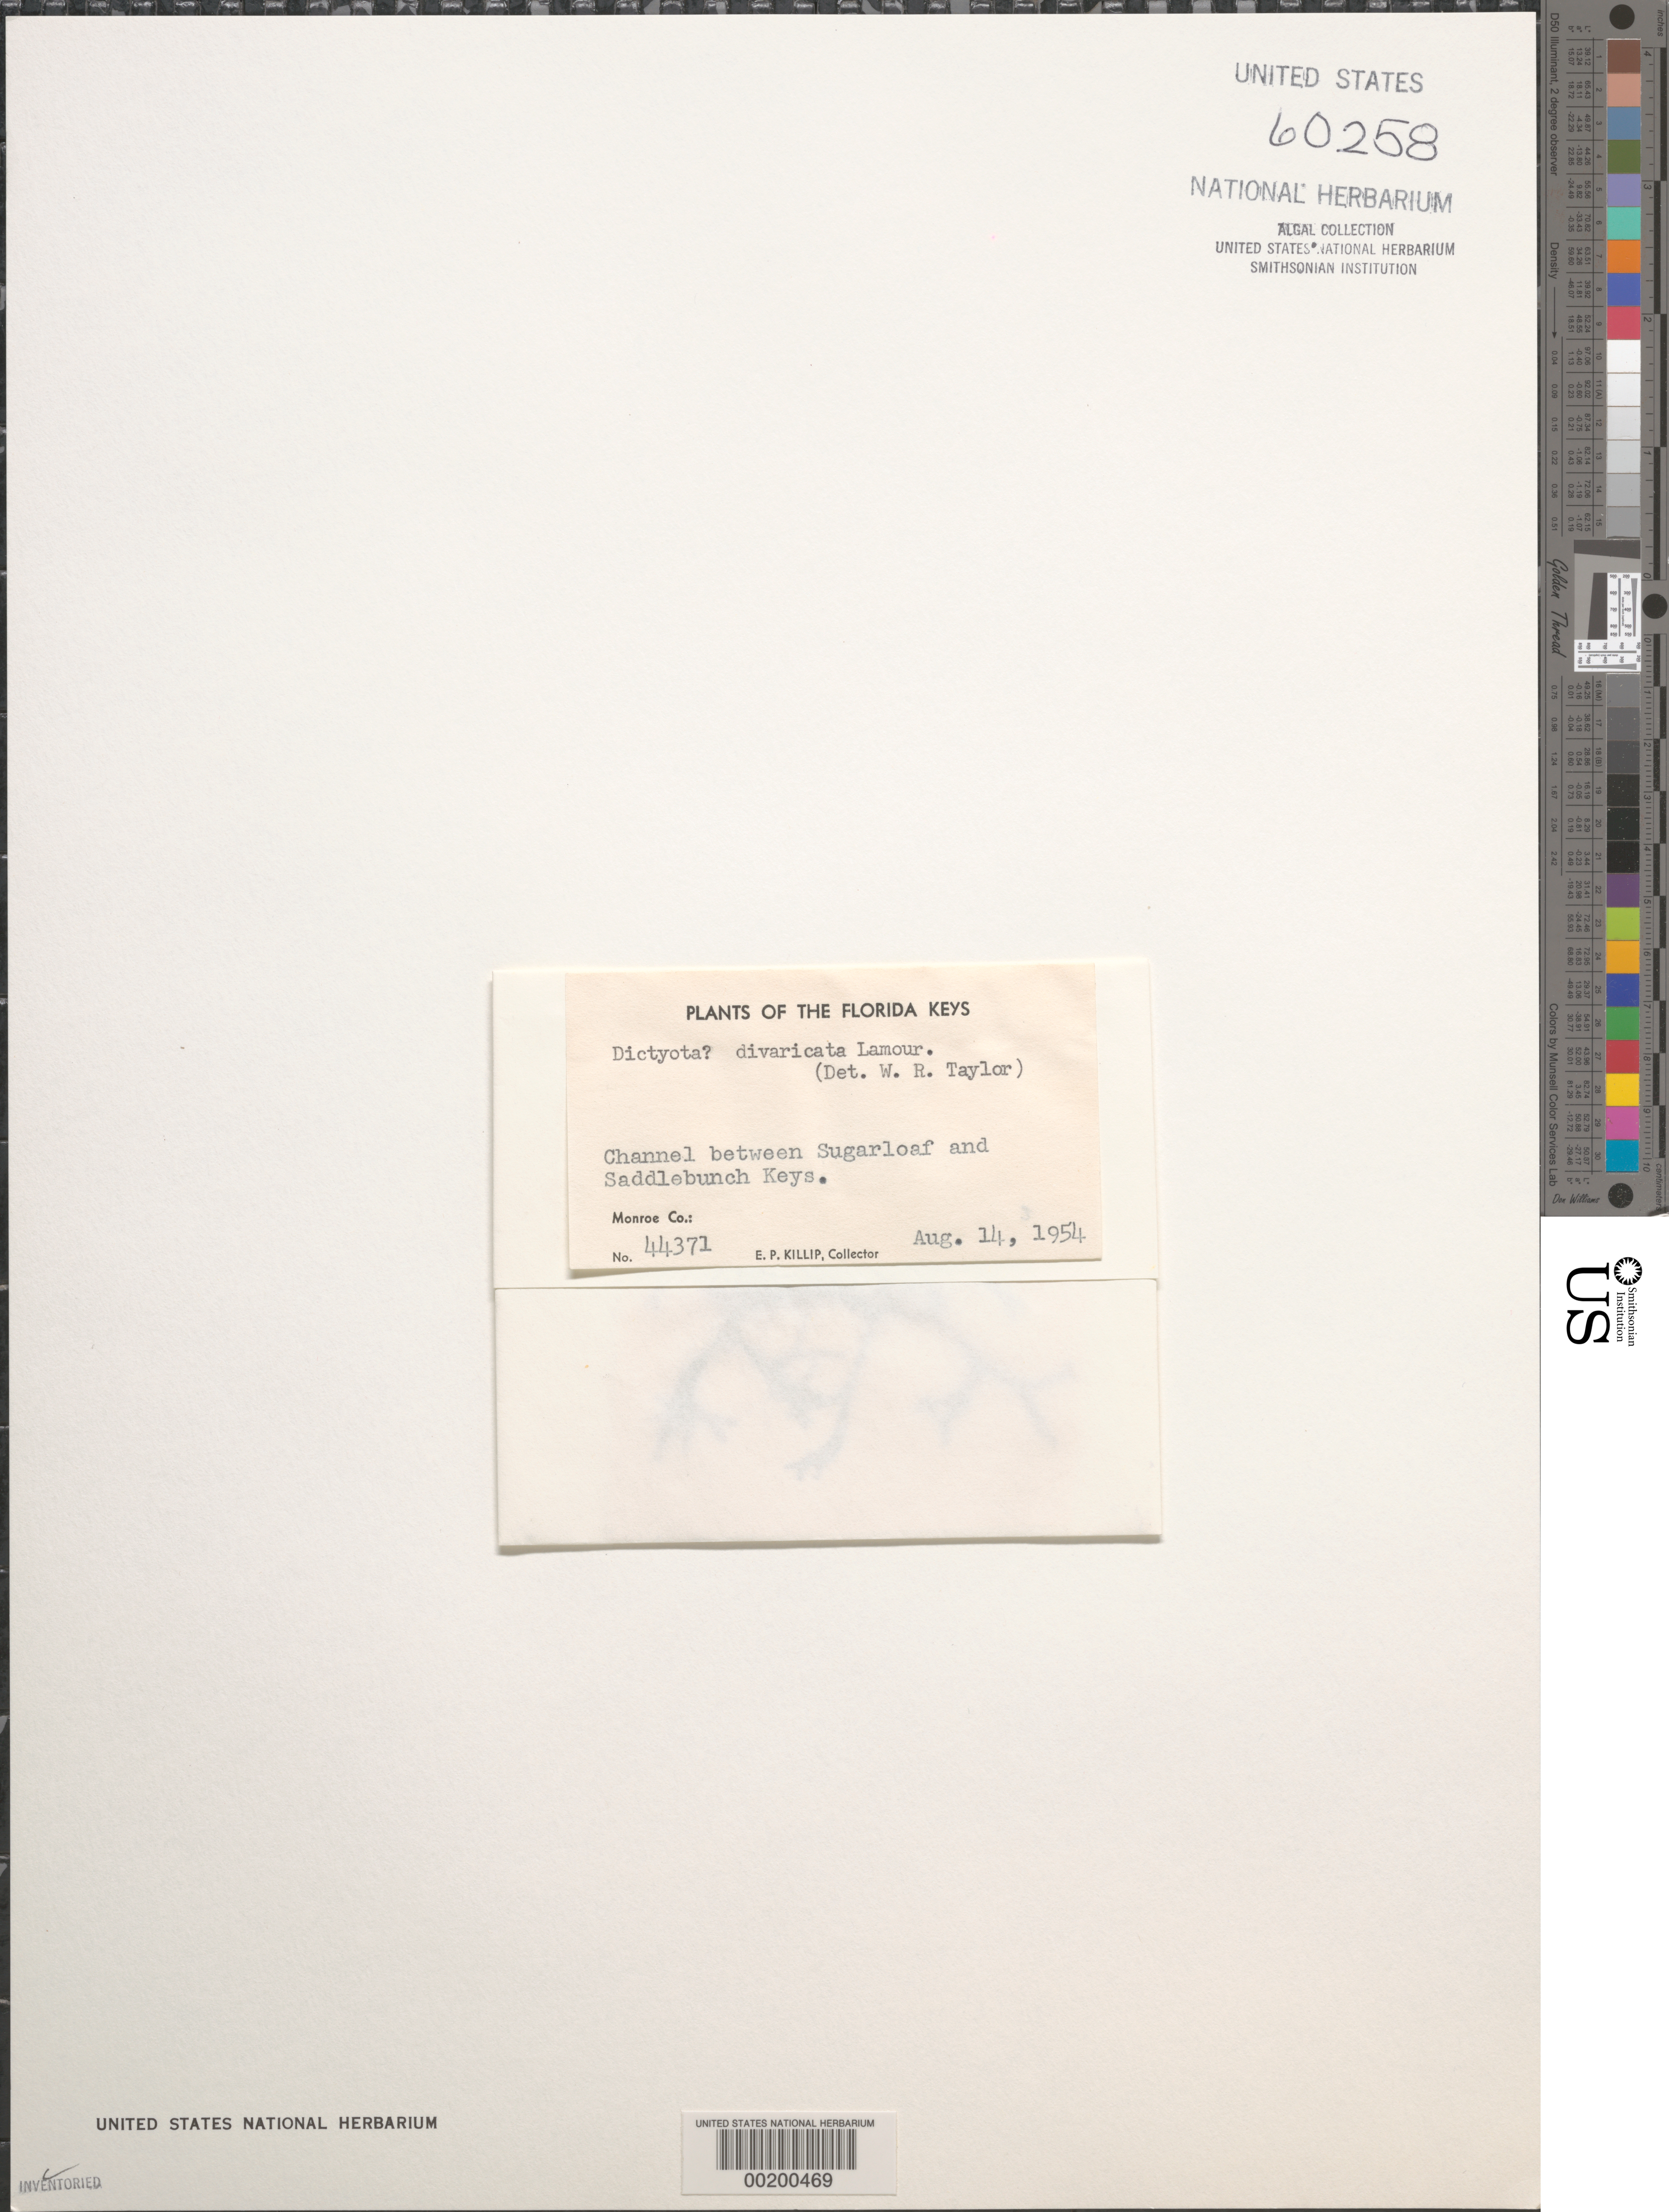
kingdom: Chromista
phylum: Ochrophyta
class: Phaeophyceae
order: Dictyotales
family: Dictyotaceae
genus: Dictyota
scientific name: Dictyota divaricata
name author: J.V.Lamouroux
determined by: Taylor, William R.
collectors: E. P. Killip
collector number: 44371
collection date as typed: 14 Aug 1954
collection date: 1954-08-14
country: United States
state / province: Florida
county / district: Monroe County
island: Florida Keys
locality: Between Sugarloaf Key and Saddlebunch Key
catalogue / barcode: US 60258